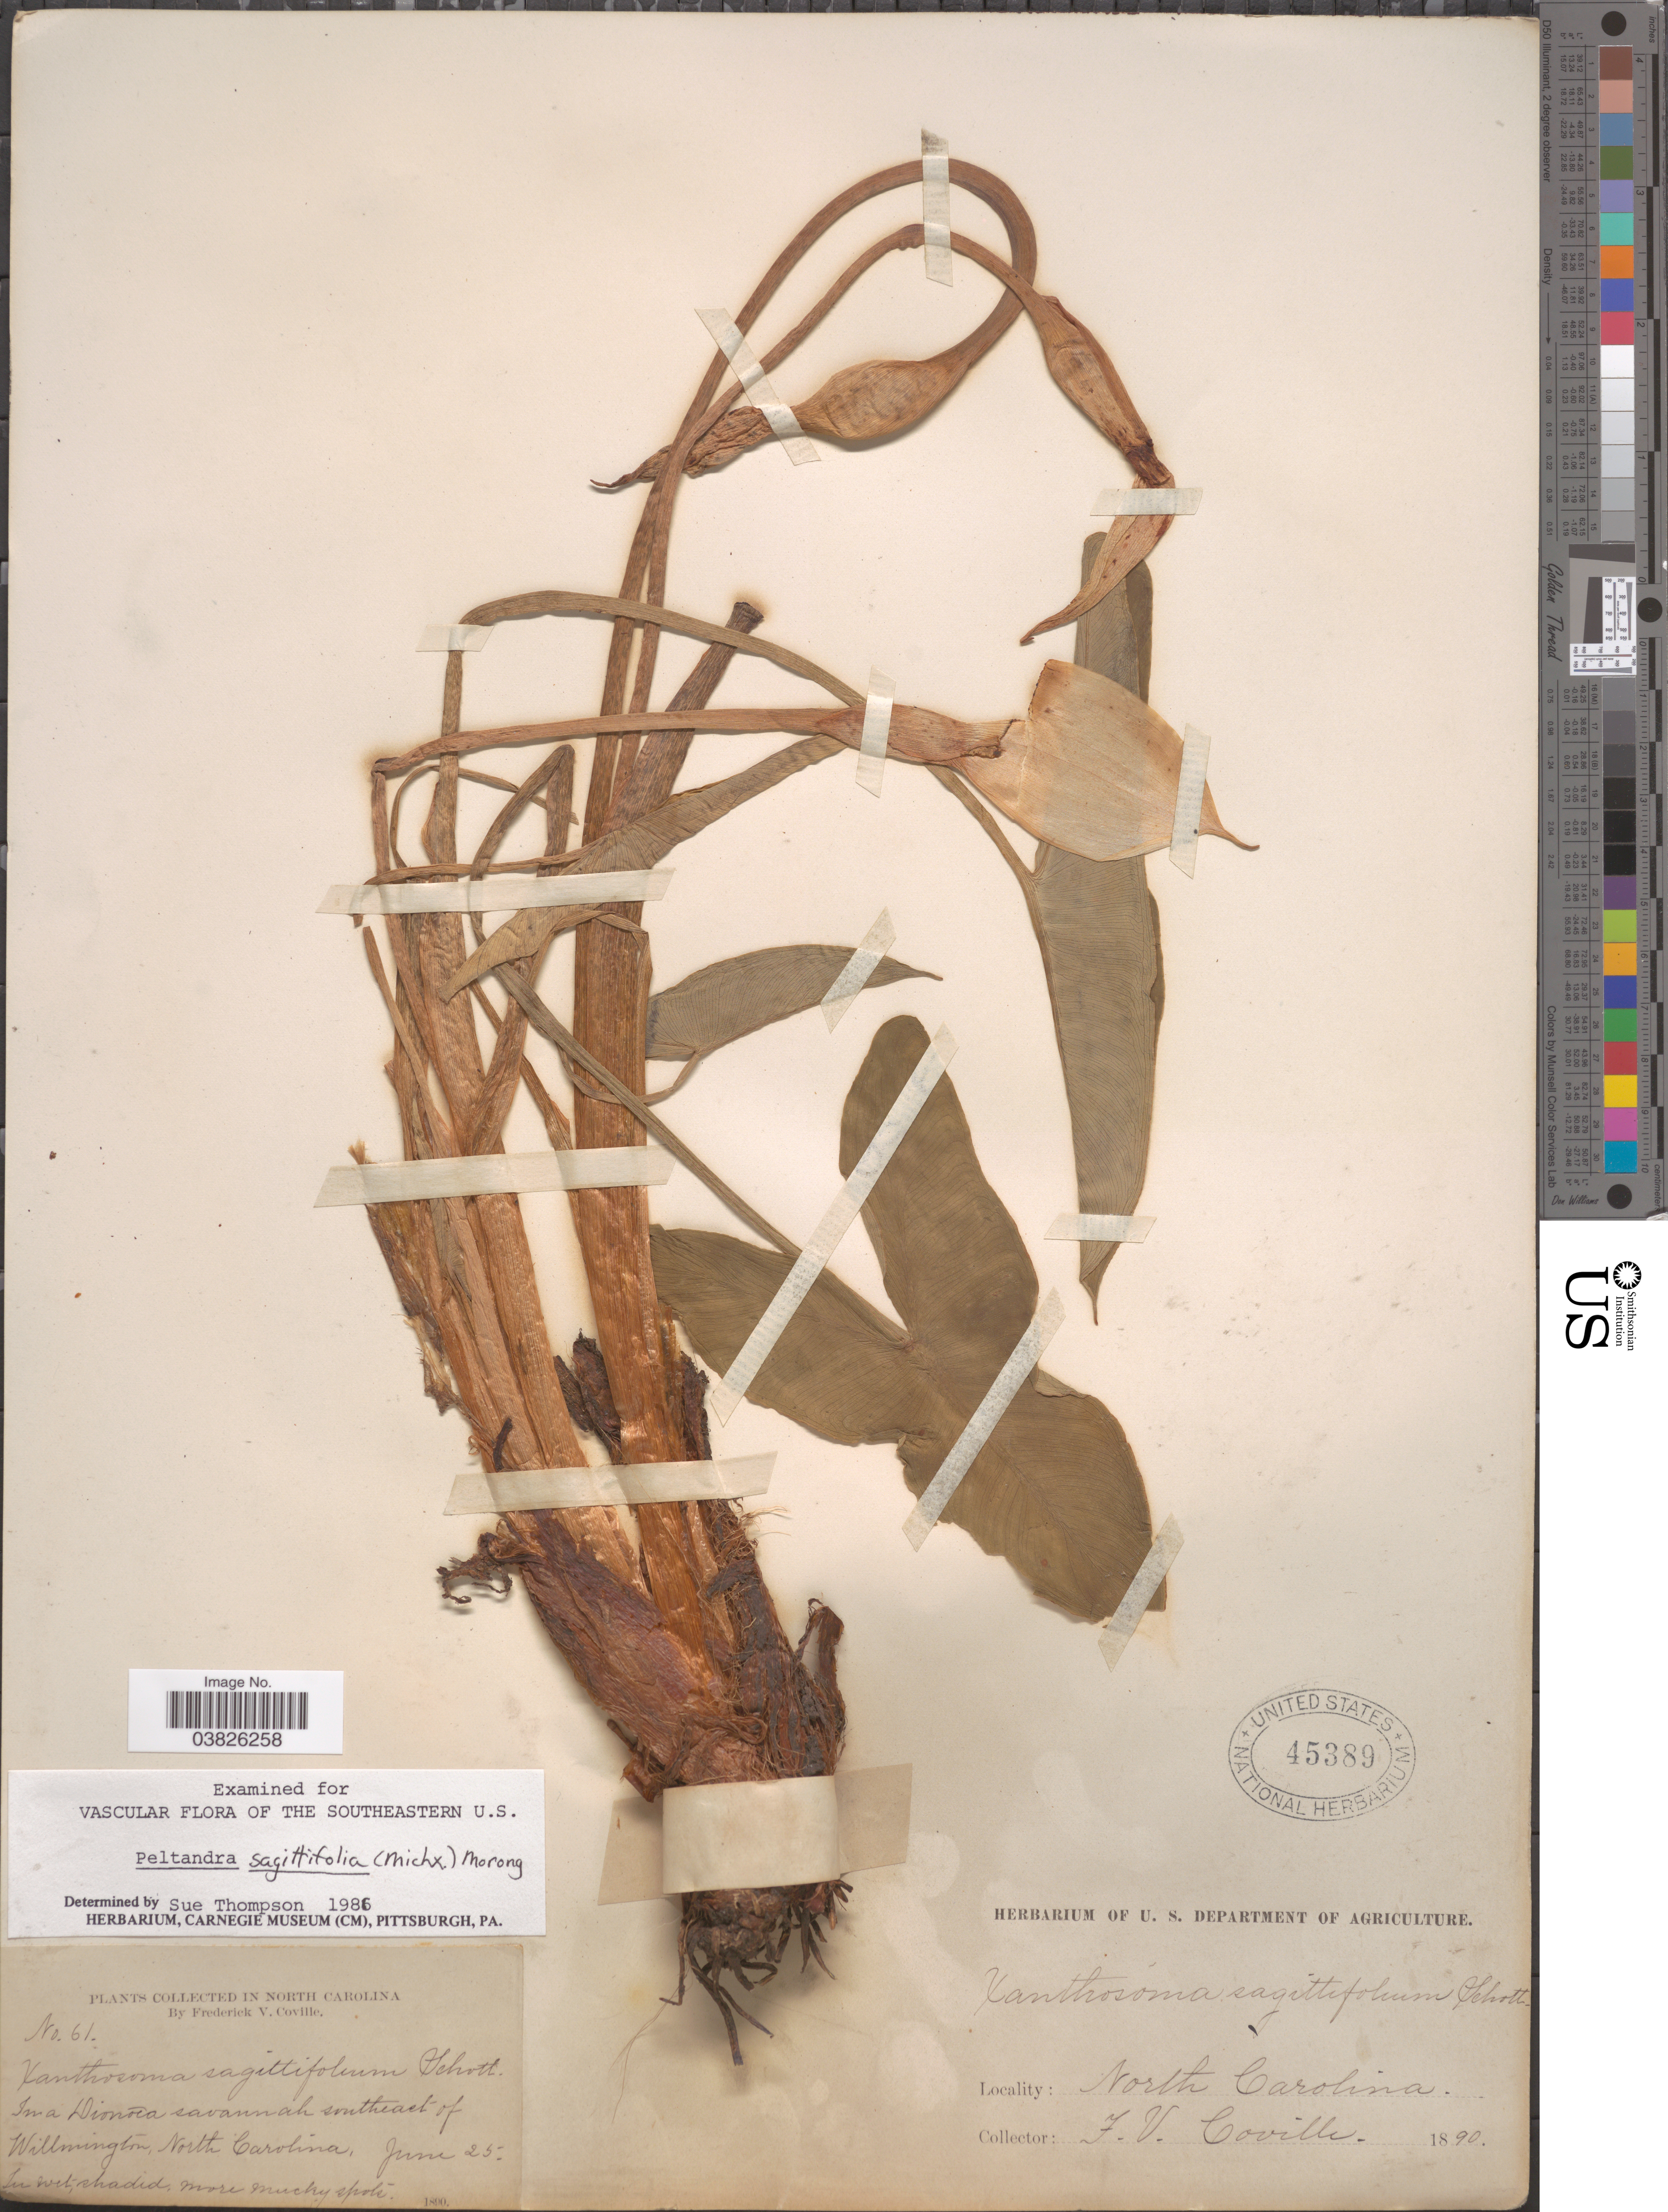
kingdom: Plantae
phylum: Tracheophyta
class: Liliopsida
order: Alismatales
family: Araceae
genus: Peltandra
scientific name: Peltandra sagittifolia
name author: (Michx.) Morong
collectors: F. V. Coville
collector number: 61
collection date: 1890-06-25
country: United States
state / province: North Carolina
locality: Southeast of Willmington.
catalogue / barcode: US 45389